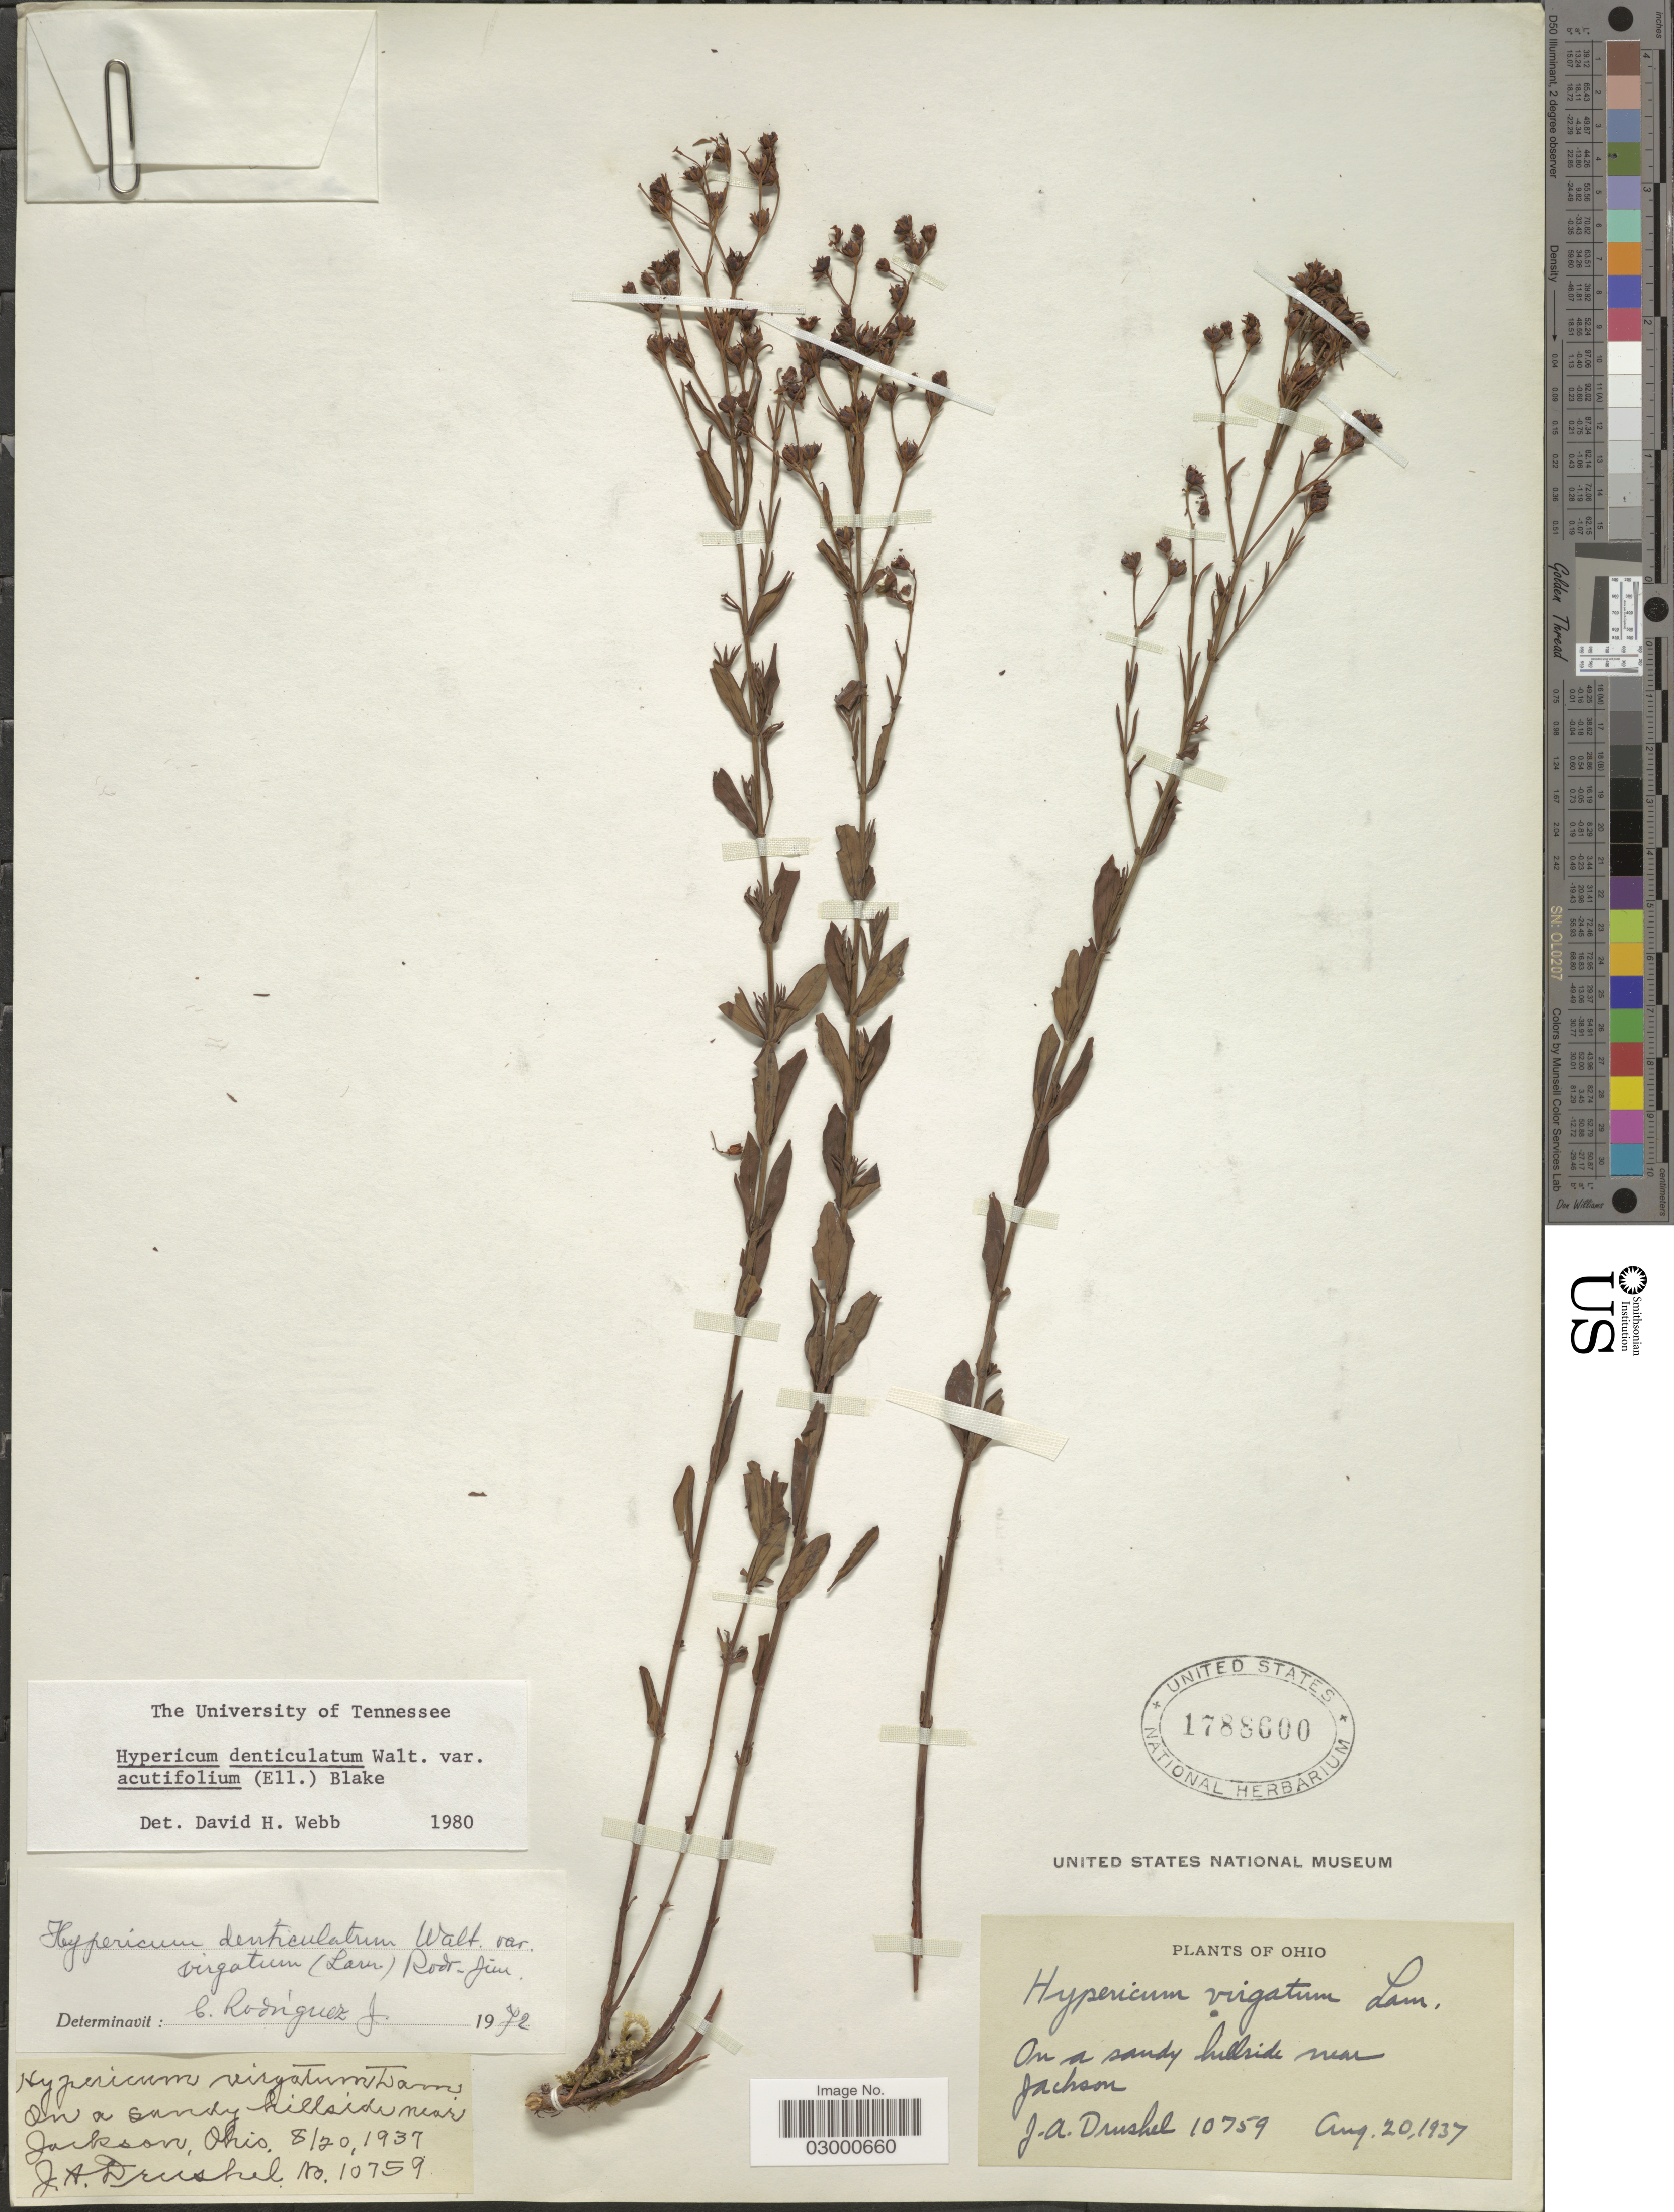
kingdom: Plantae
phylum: Tracheophyta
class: Magnoliopsida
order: Malpighiales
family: Hypericaceae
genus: Hypericum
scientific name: Hypericum denticulatum var. acutifolium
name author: (Elliott) N. Robson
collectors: J. A. Drushel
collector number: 10759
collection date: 1937-08-20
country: United States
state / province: Ohio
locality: On a sandy hillside near Jackson.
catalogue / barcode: US 1788600